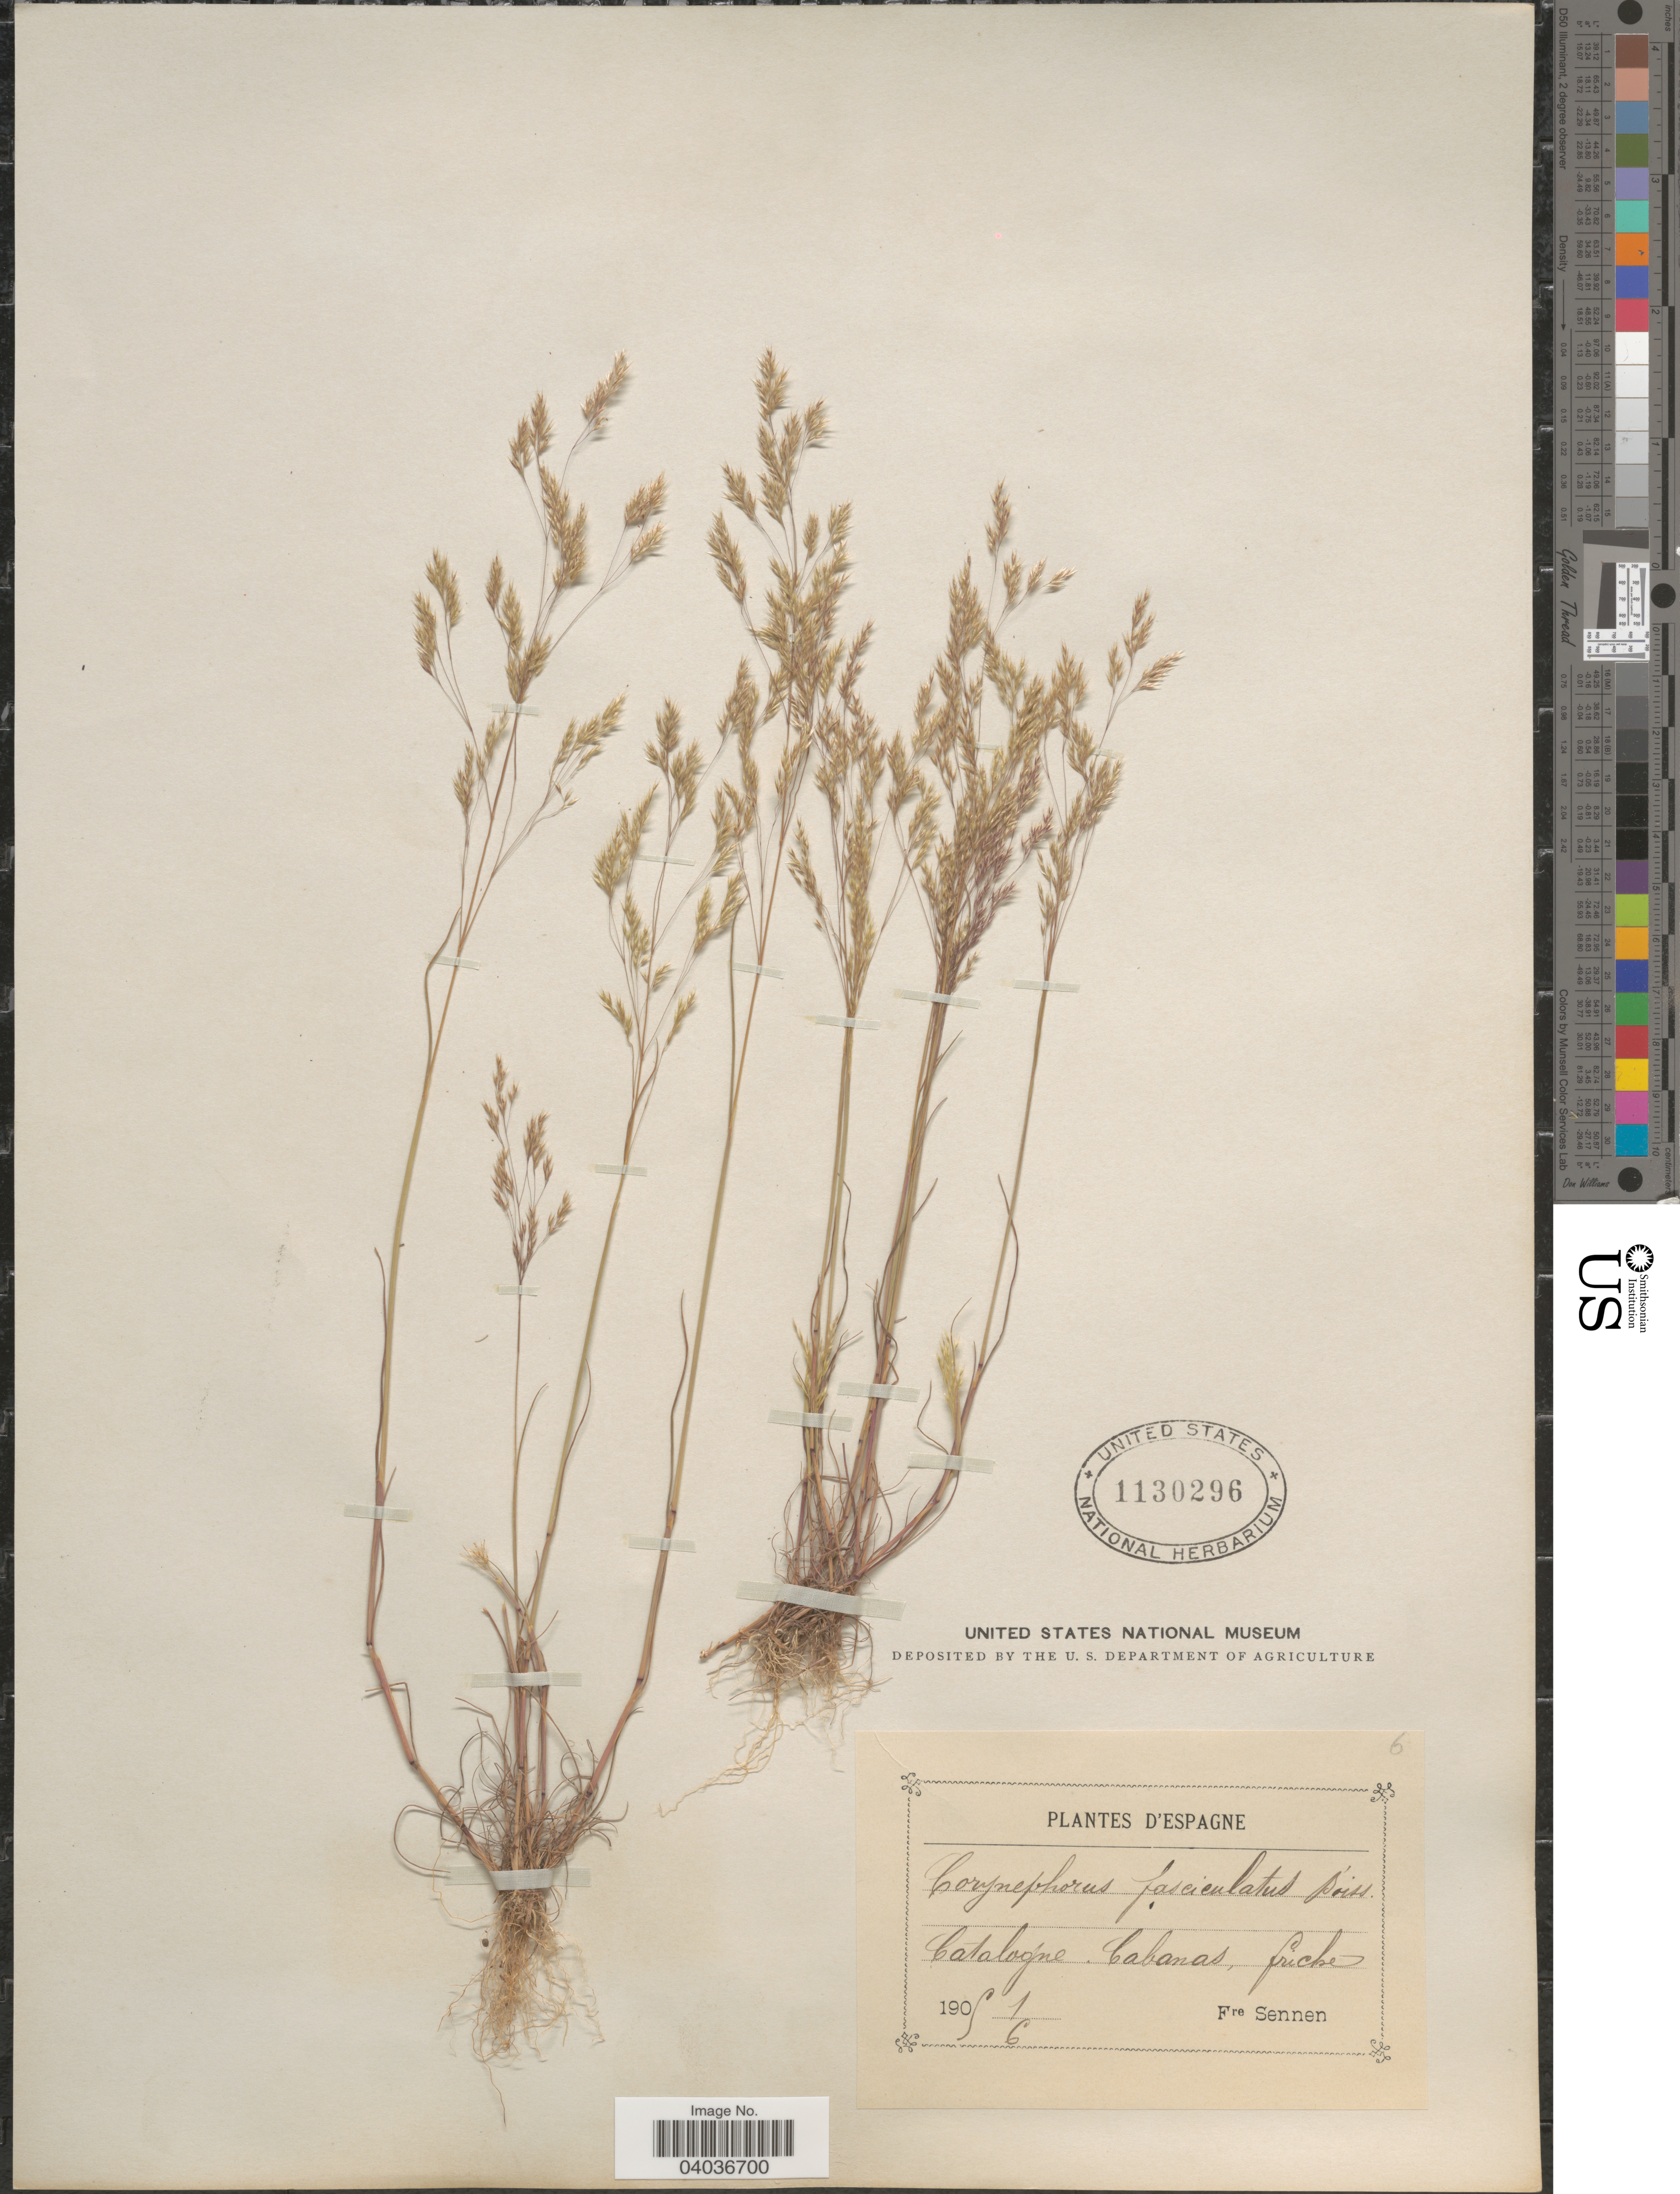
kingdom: Plantae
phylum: Tracheophyta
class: Liliopsida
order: Poales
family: Poaceae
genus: Corynephorus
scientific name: Corynephorus fasciculatus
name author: Boiss. & Reuter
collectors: E. Sennen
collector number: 6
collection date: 1905-06-01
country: Spain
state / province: Catalunya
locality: Catalogne. Cabanas.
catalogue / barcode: US 1130296